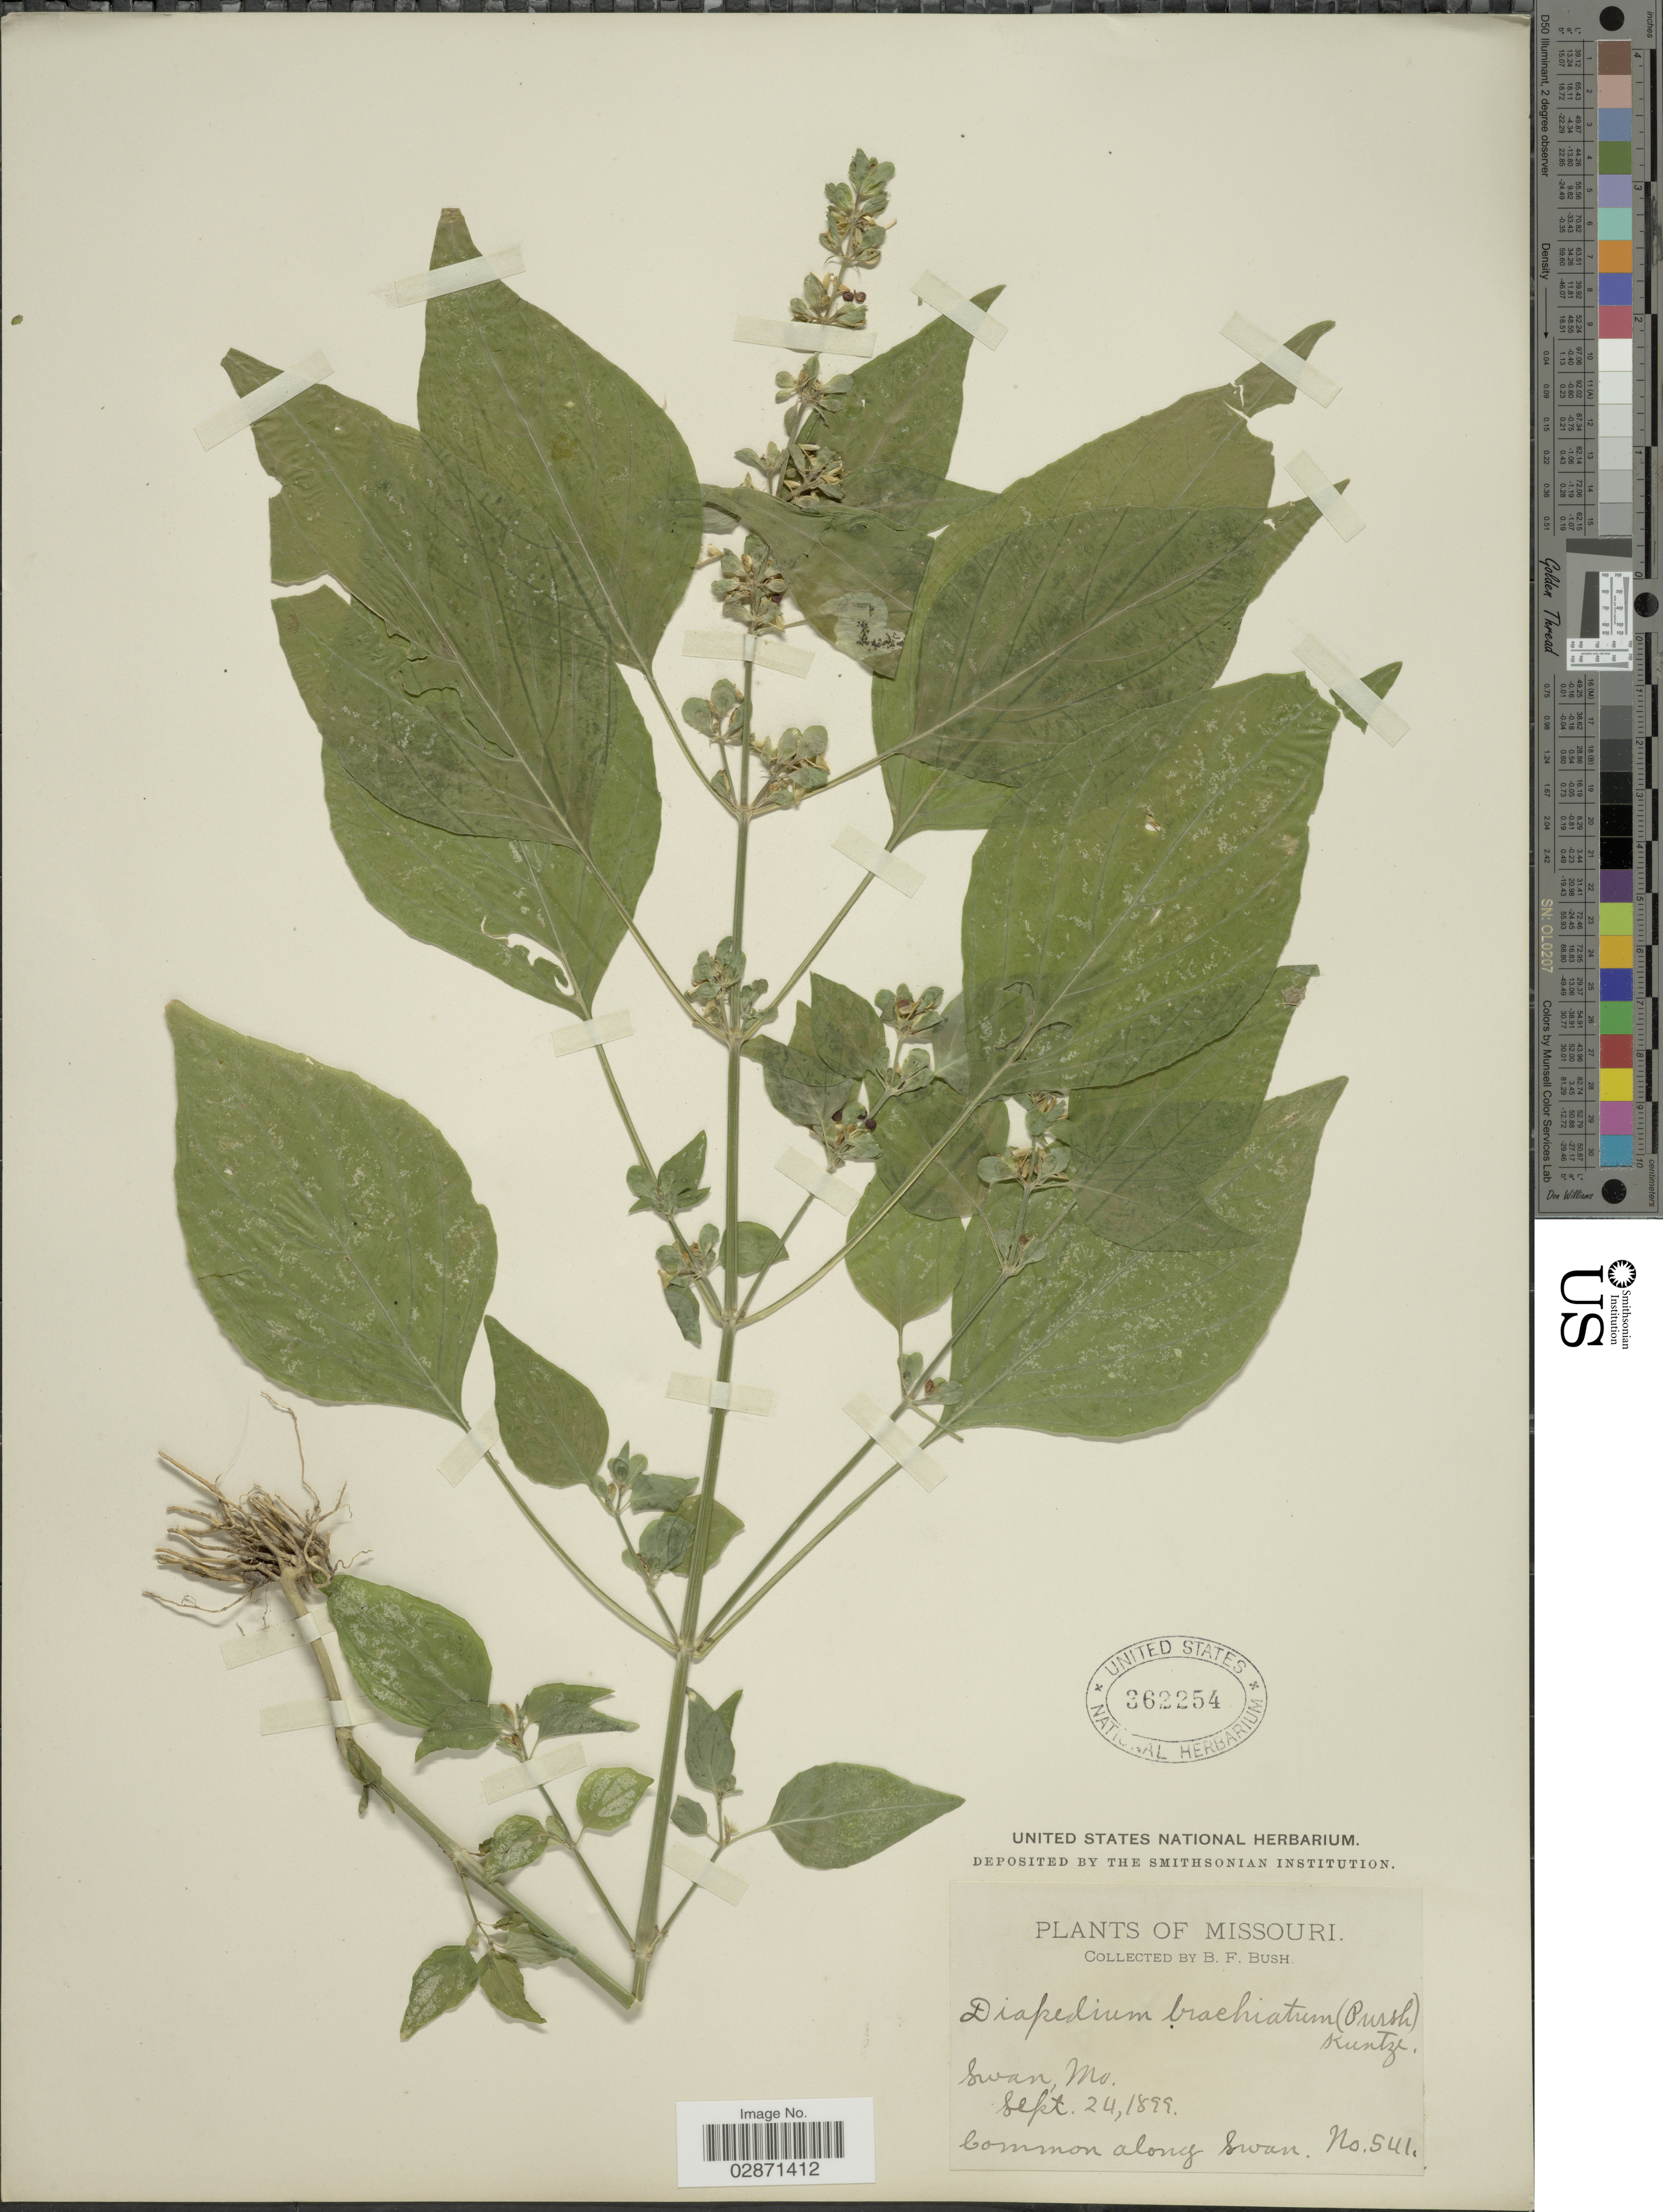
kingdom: Plantae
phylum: Tracheophyta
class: Magnoliopsida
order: Lamiales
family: Acanthaceae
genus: Dicliptera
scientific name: Dicliptera brachiata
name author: (Pursh) Spreng.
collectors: B. F. Bush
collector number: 541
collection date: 1899-09-24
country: United States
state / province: Missouri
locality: Swan.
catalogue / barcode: US 362254